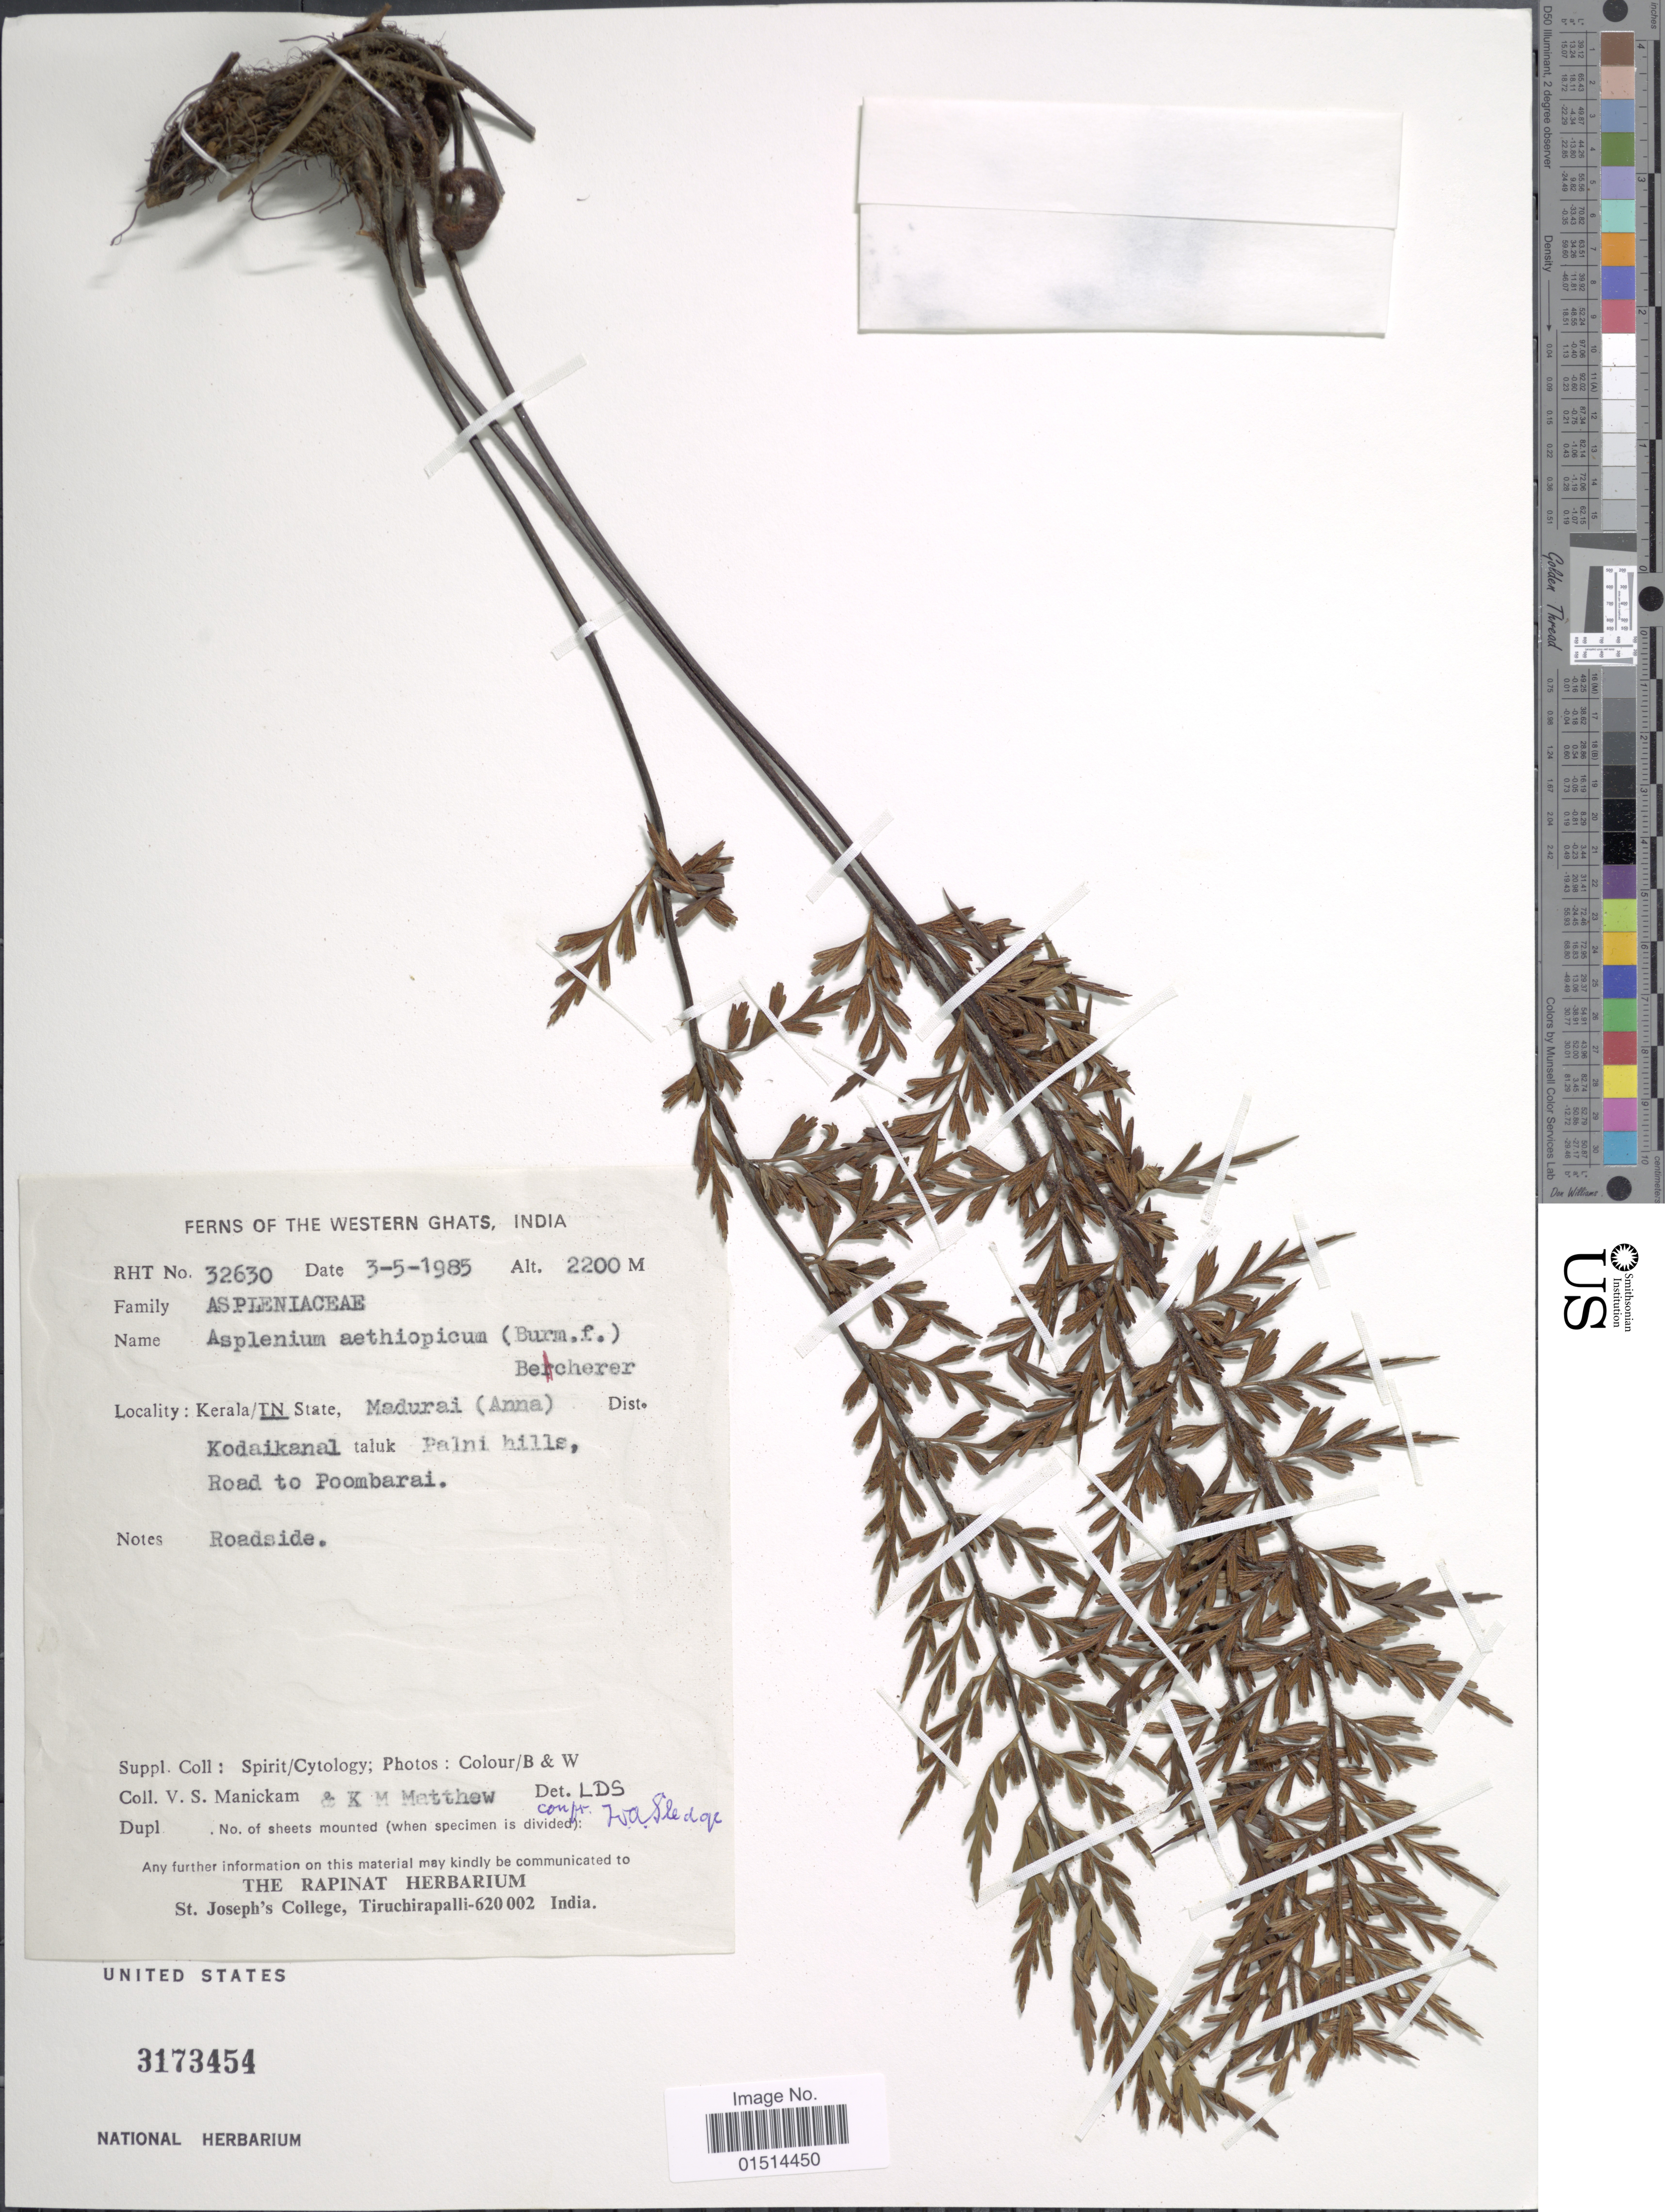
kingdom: Plantae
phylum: Tracheophyta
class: Polypodiopsida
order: Polypodiales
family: Aspleniaceae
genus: Asplenium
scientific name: Asplenium aethiopicum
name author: (Burm. f.) Bech.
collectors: V. Manickam & K. M. Matthew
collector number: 32630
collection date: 1985-05-03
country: India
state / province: Kerala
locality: The Western Ghats, India, Kerala/TN state, Madurai (Anna), Dist. Kodaikanal taluk Palni Hills, road to Poombarai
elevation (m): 2200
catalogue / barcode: US 3173454